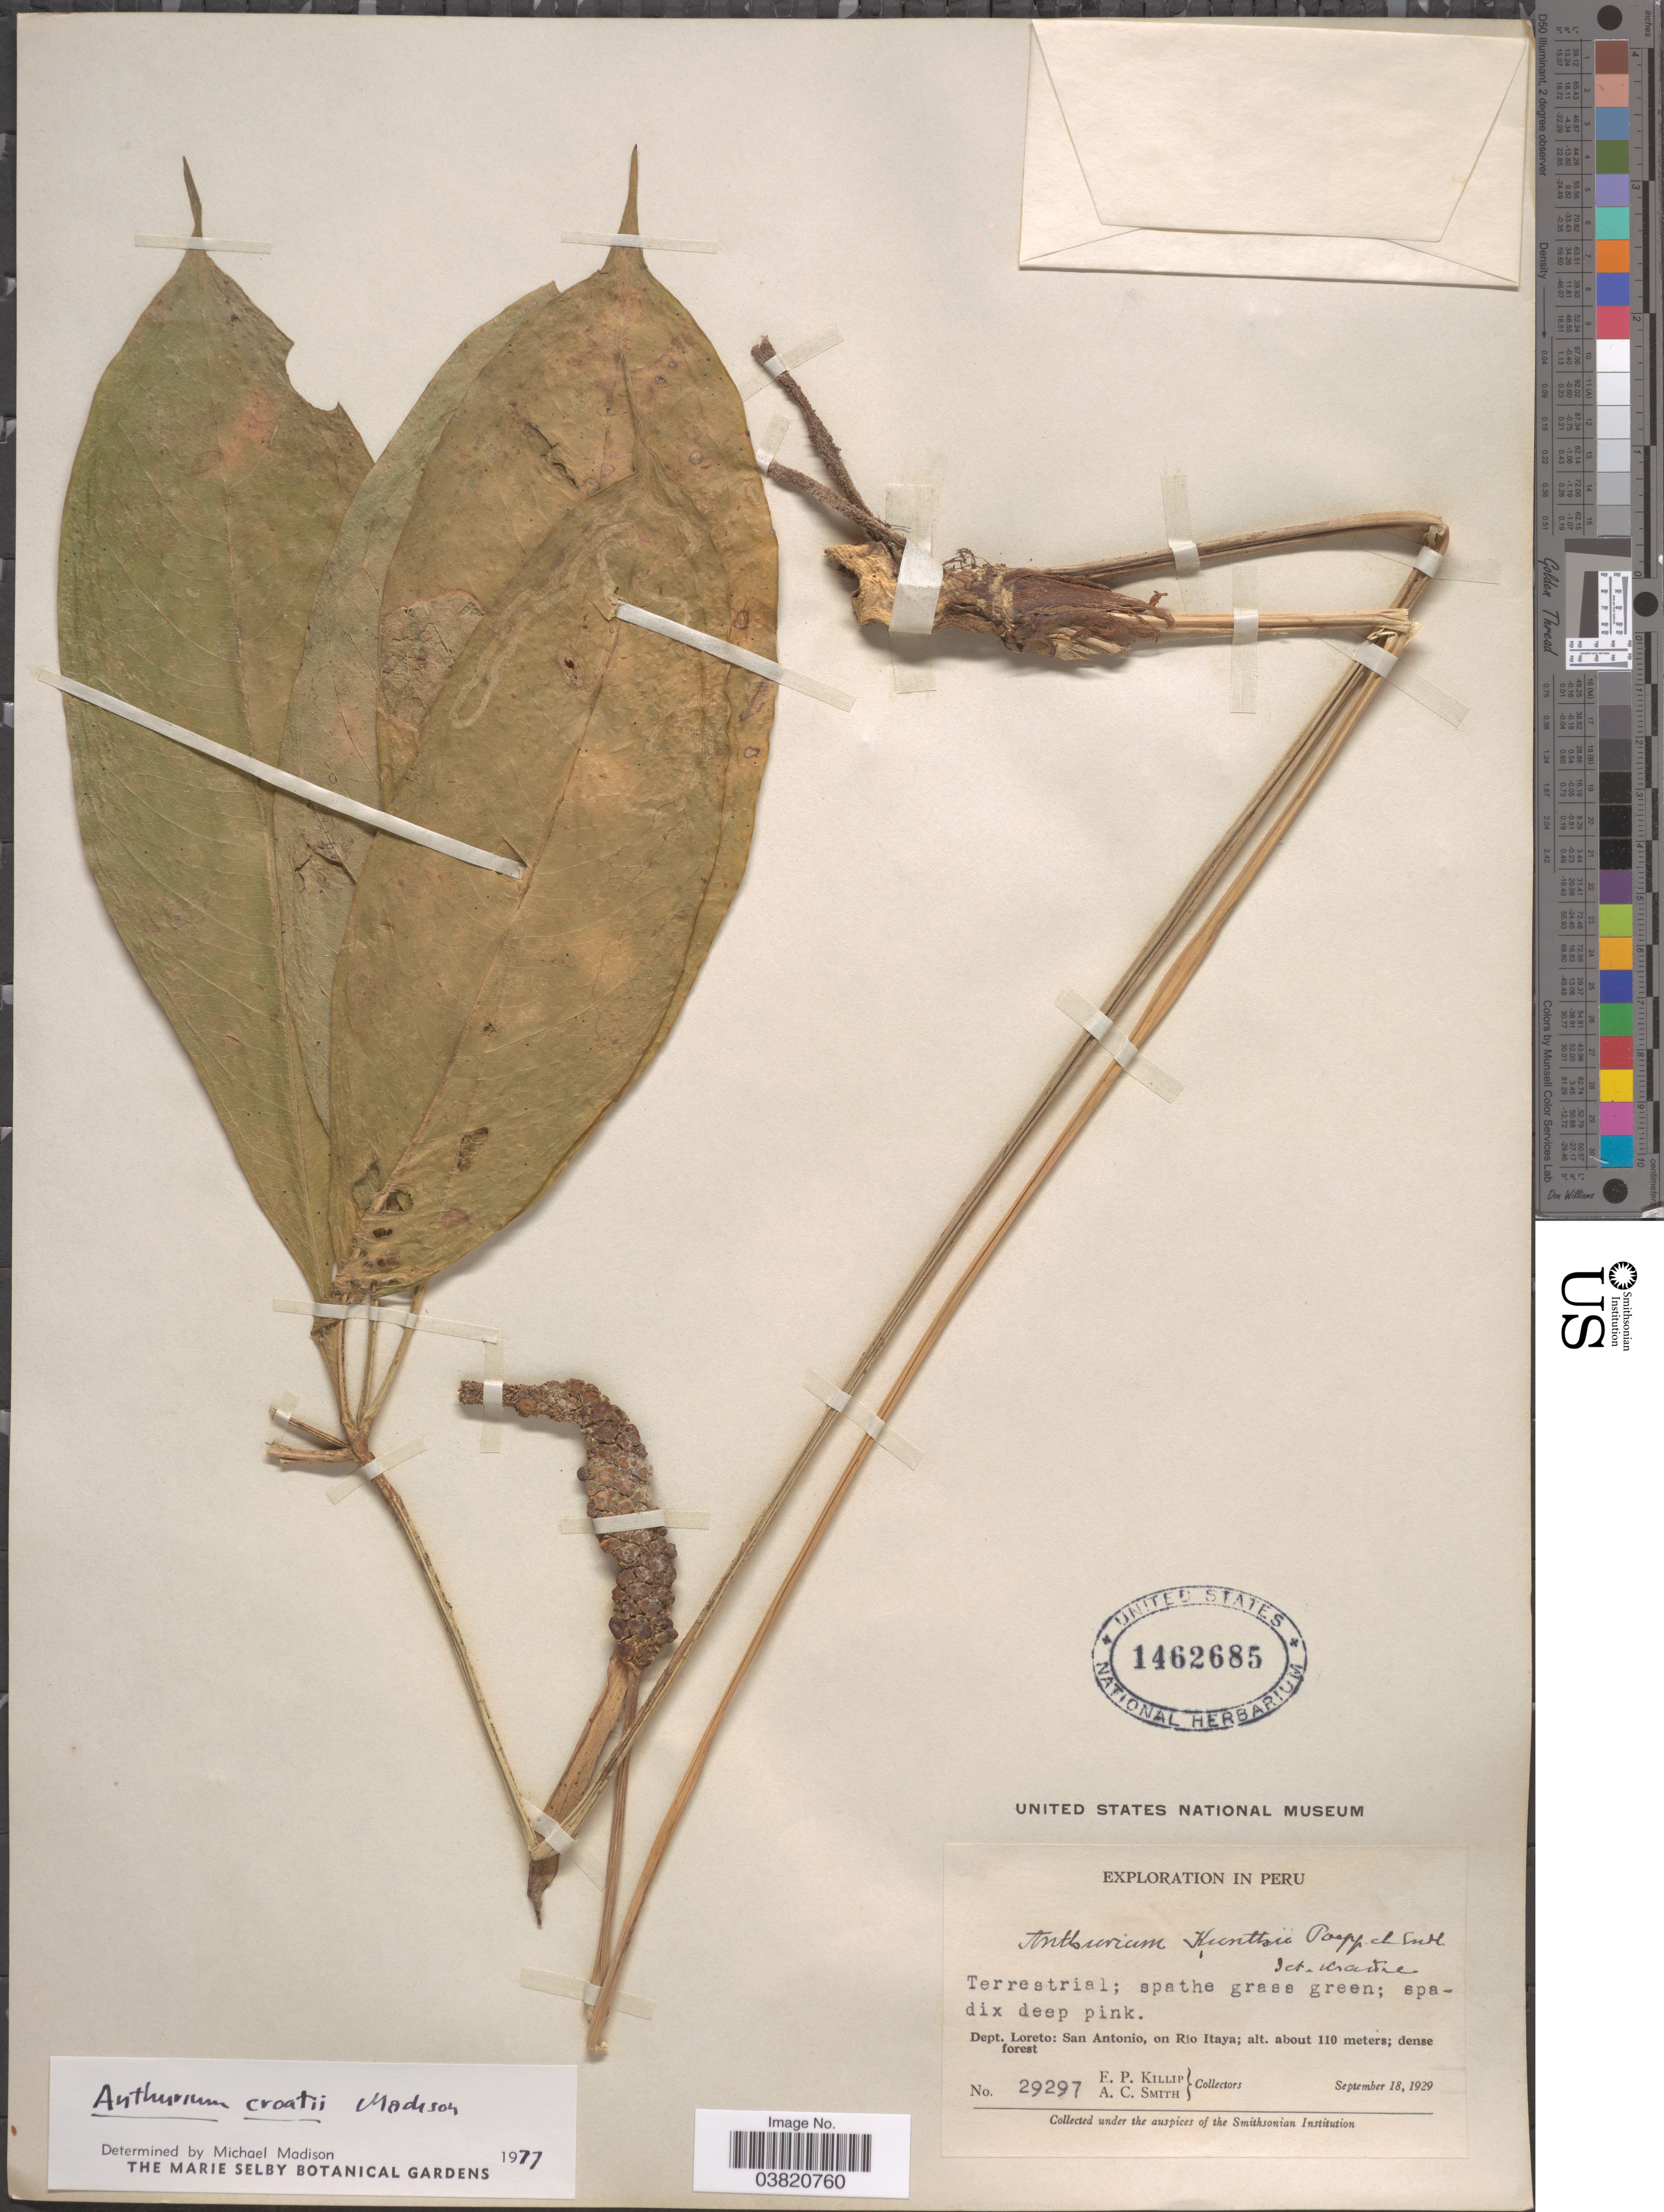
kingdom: Plantae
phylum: Tracheophyta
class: Liliopsida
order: Alismatales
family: Araceae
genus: Anthurium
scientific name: Anthurium croatii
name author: Madison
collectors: E. P. Killip & A. C. Smith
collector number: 29297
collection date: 1929-09-18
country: Peru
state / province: Loreto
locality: Dept. Loreto: San Antonio, on Río Itaya.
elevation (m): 110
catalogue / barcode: US 1462685